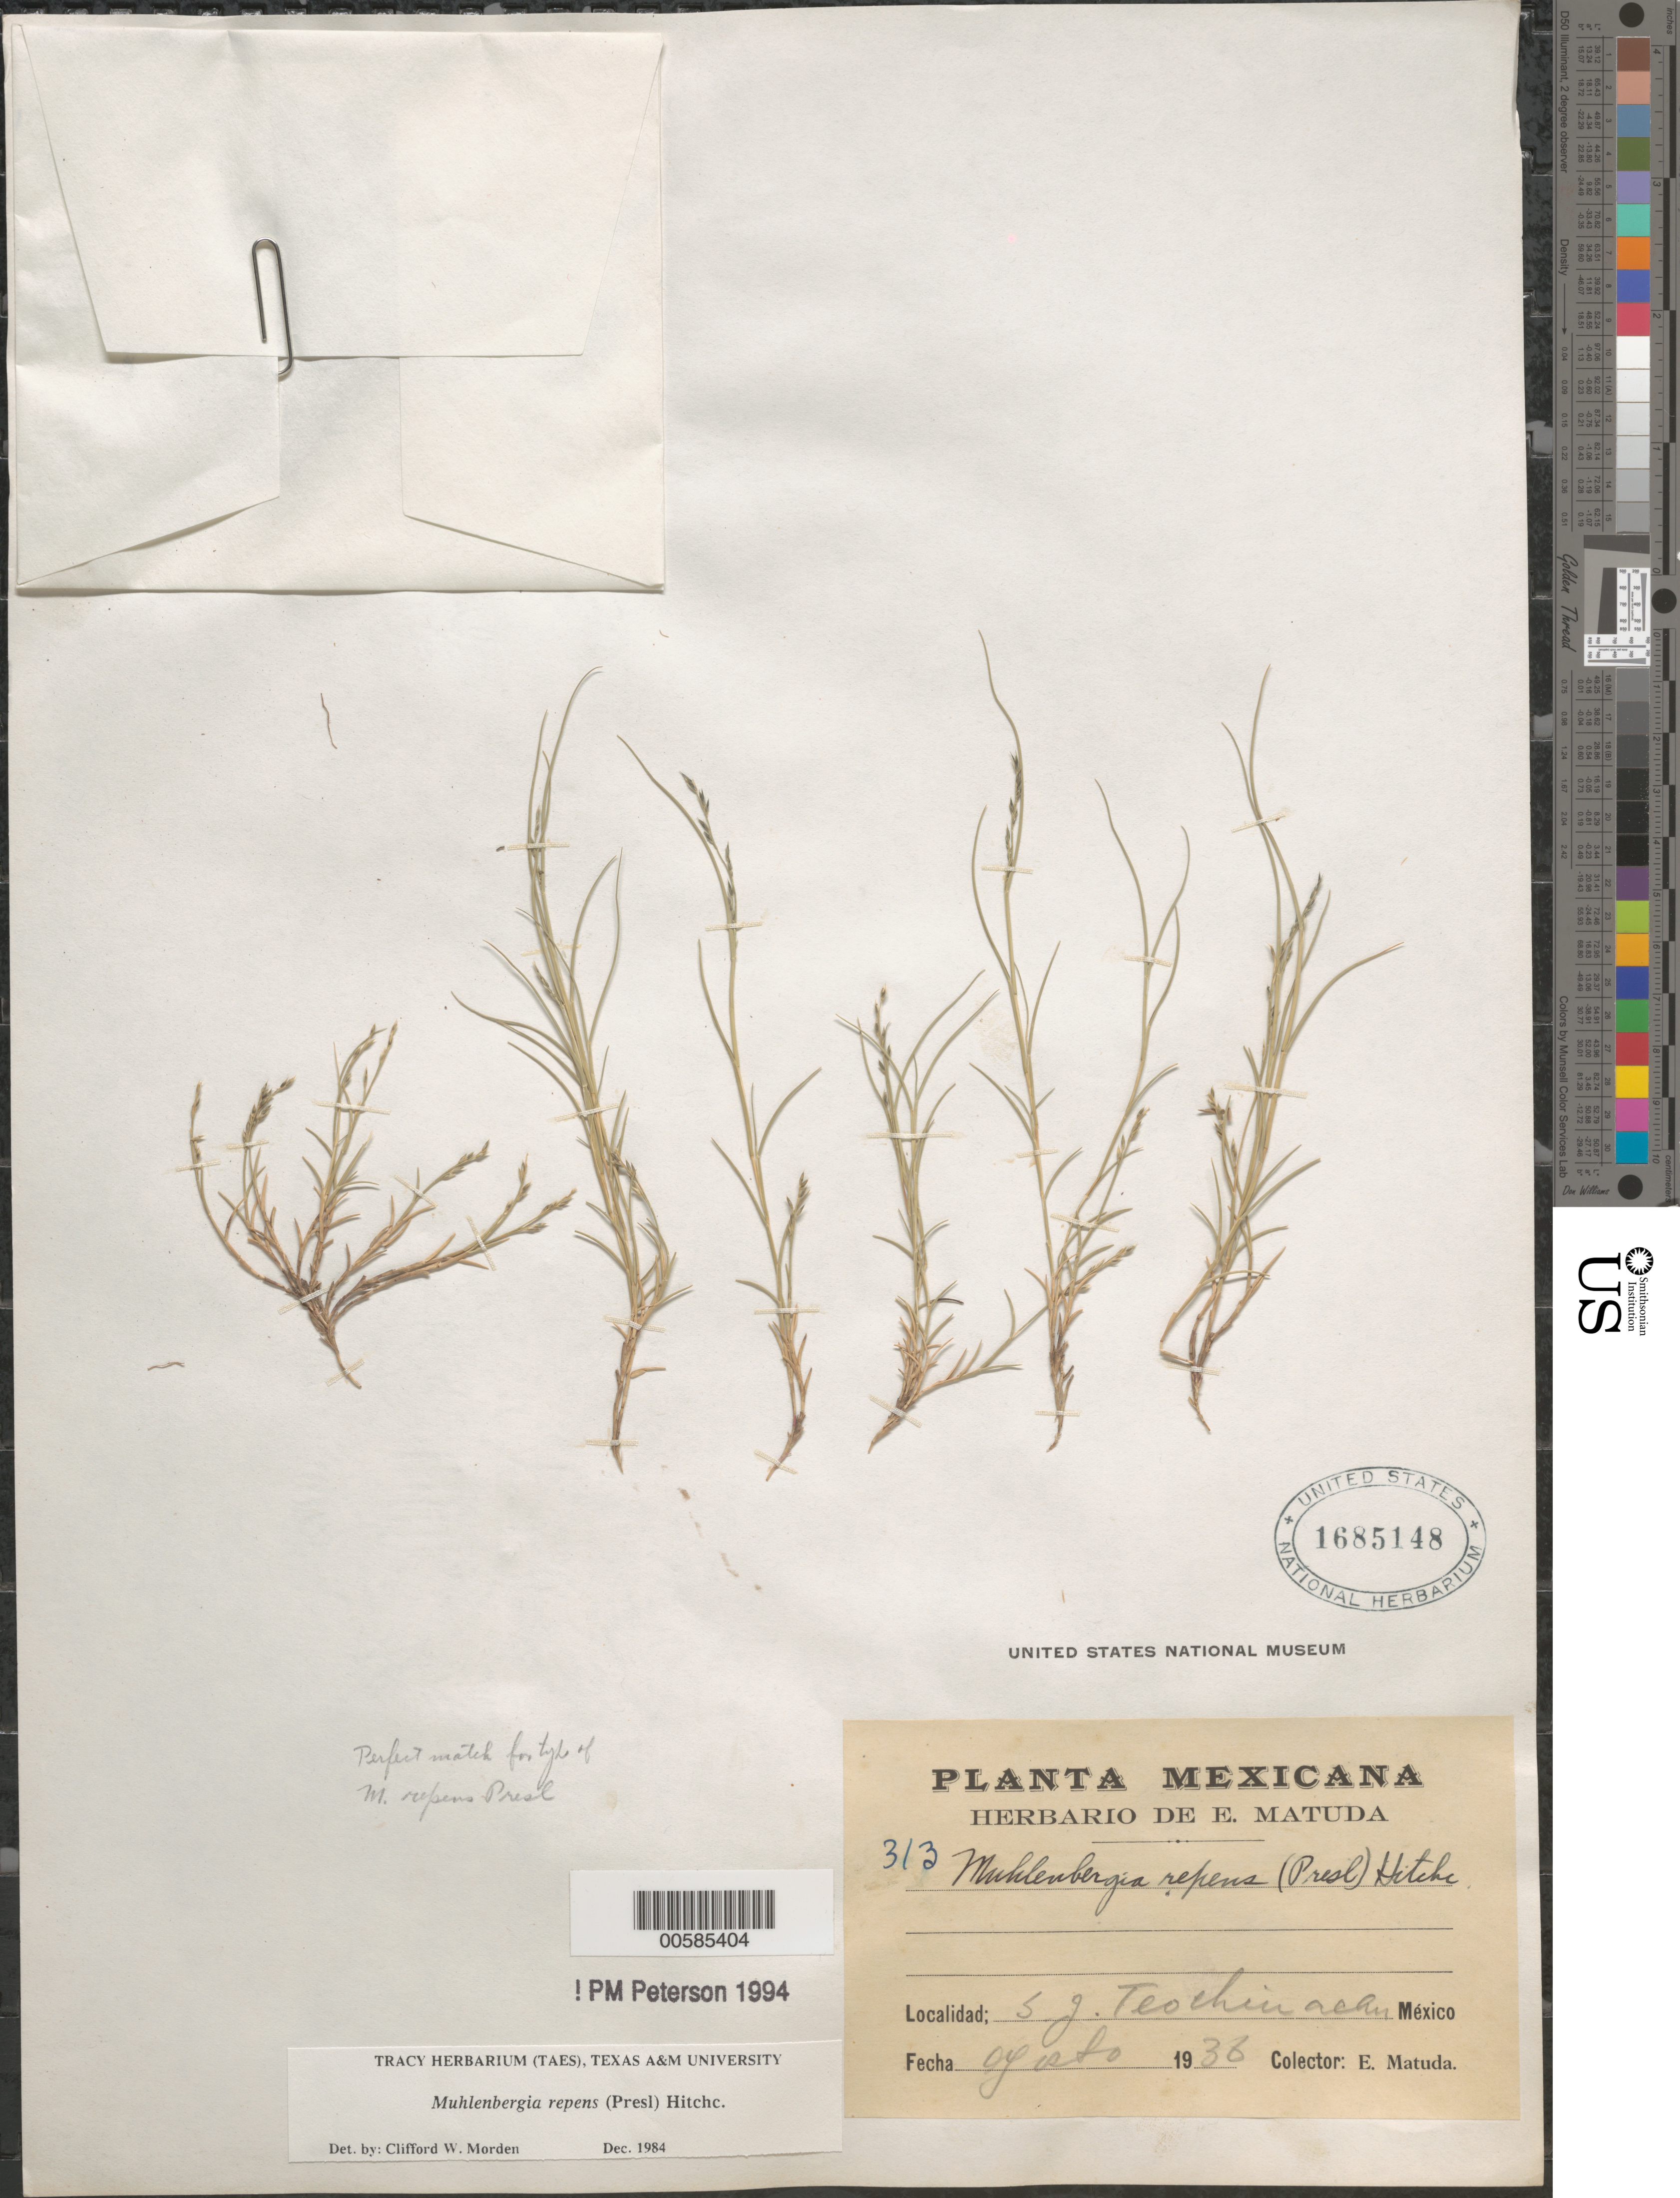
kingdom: Plantae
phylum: Tracheophyta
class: Liliopsida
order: Poales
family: Poaceae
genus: Muhlenbergia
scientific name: Muhlenbergia repens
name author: (J. Presl) Hitchc.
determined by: Peterson, Paul M., (BOT), Smithsonian Institution - National Museum of Natural History (UNITED STATES)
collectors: E. Matuda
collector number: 313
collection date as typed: Aug 1938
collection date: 1938-08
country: Mexico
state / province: México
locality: S. J. Teochinachn.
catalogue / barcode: US 1685148